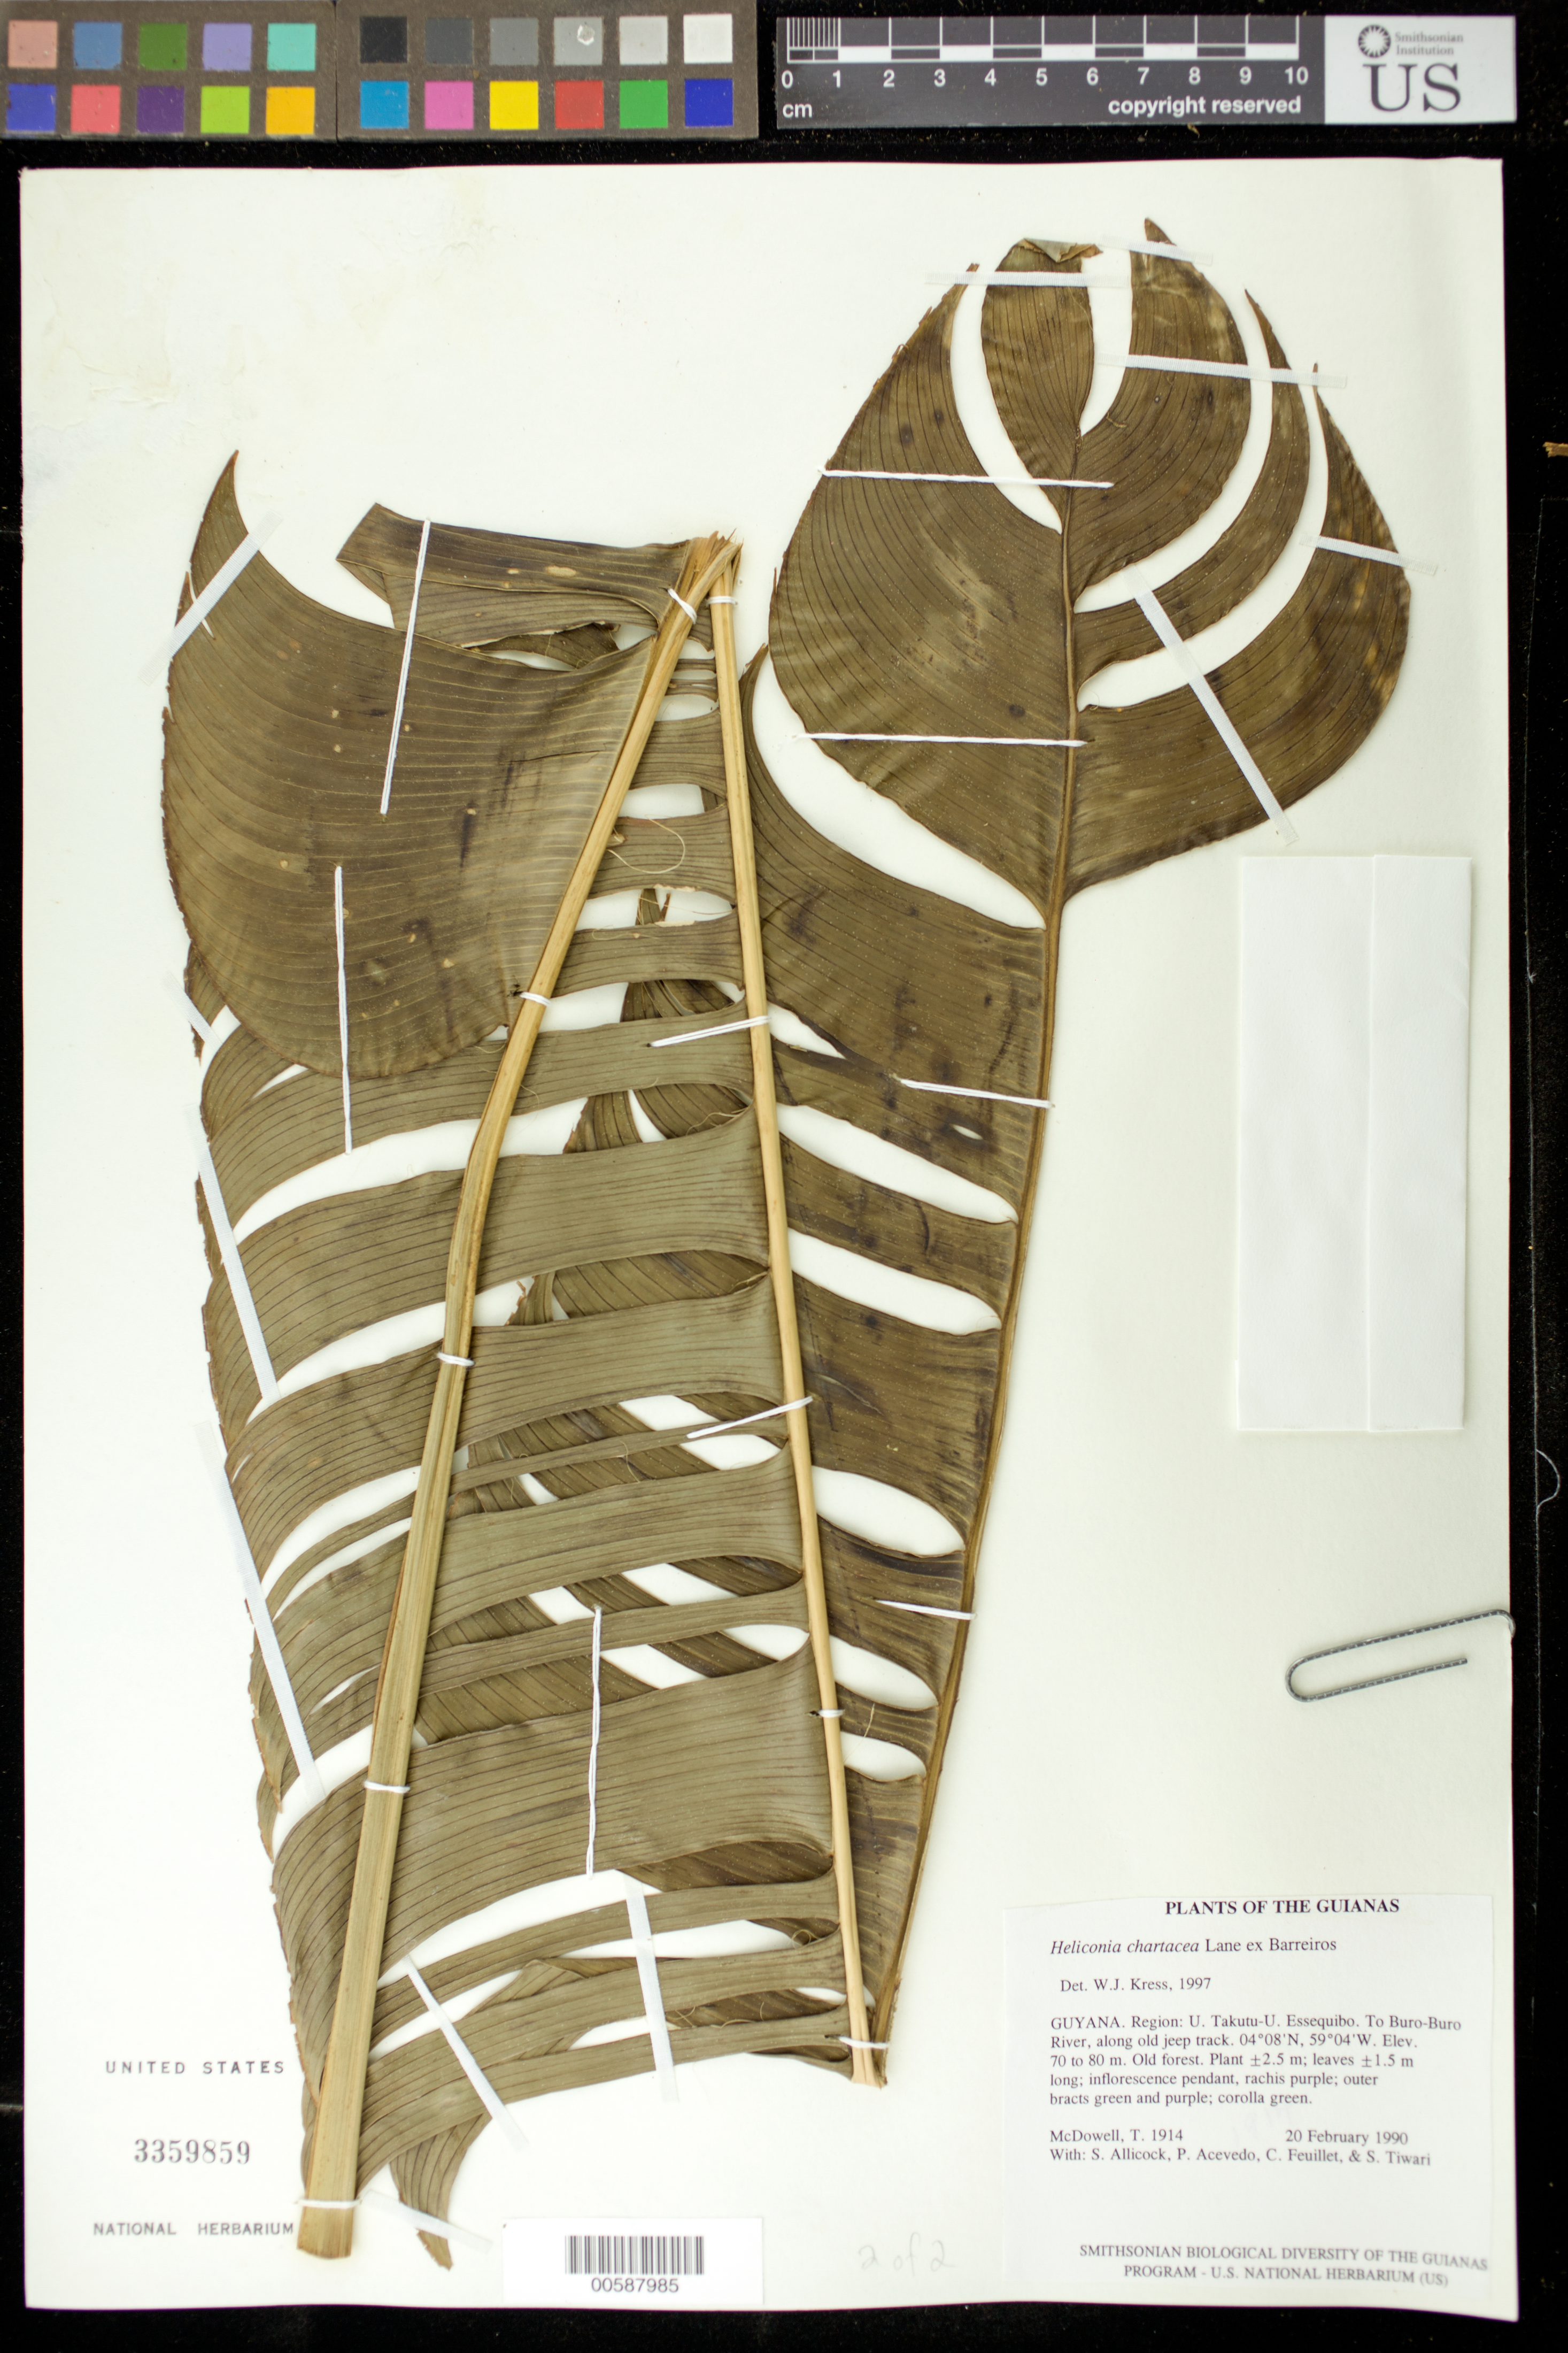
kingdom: Plantae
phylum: Tracheophyta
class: Liliopsida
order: Zingiberales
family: Heliconiaceae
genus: Heliconia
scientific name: Heliconia chartacea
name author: Lane ex Barreiros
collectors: T. McDowell, S. Allicock, P. Acevedo-Rodr., C. Feuillet & S. Tiwari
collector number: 1914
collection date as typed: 20 February 1990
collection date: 1990-02-20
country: Guyana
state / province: U. Takutu-U. Essequibo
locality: From Surama Village to Buro-Buro River, by road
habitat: Old forest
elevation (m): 70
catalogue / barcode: US 3359859